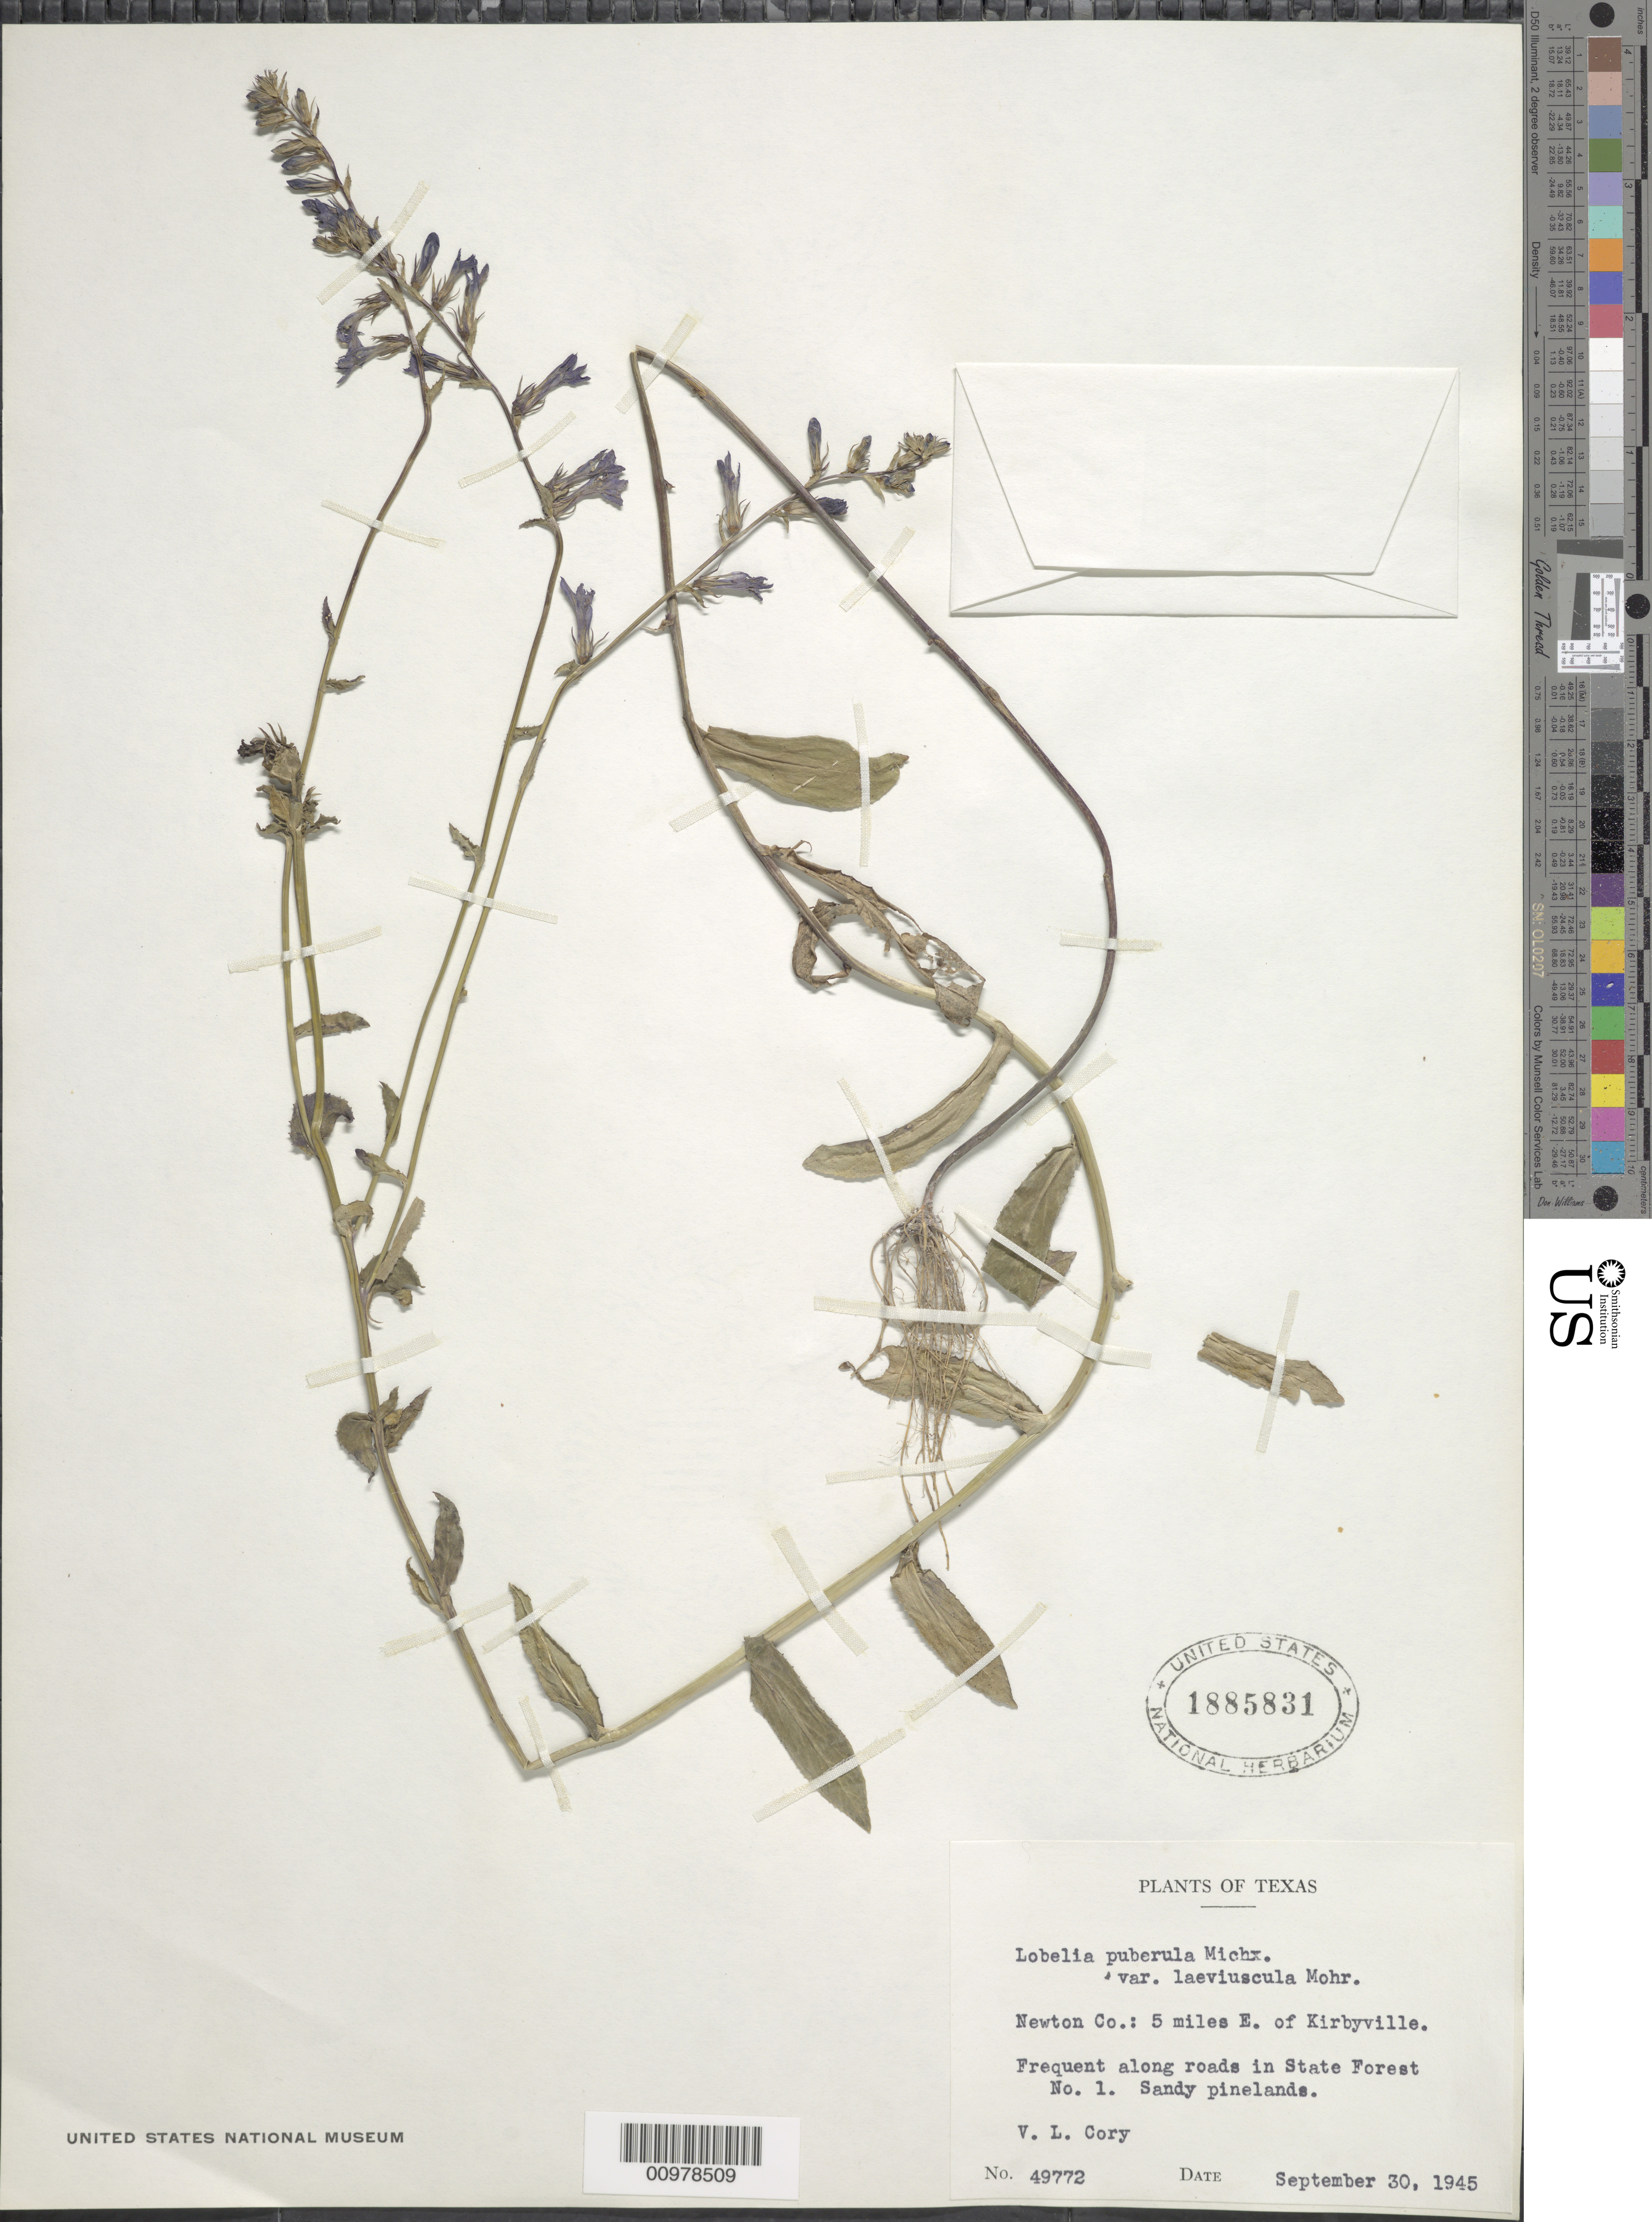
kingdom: Plantae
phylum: Tracheophyta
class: Magnoliopsida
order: Asterales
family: Campanulaceae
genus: Lobelia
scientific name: Lobelia puberula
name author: Michx.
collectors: V. Cory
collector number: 49772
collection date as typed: September 30, 1945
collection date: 1945-09-30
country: United States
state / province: Texas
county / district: Newton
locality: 5 miles E of Kirbyville; along roads in State Forest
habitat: sandy pinelands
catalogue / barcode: US 1885831